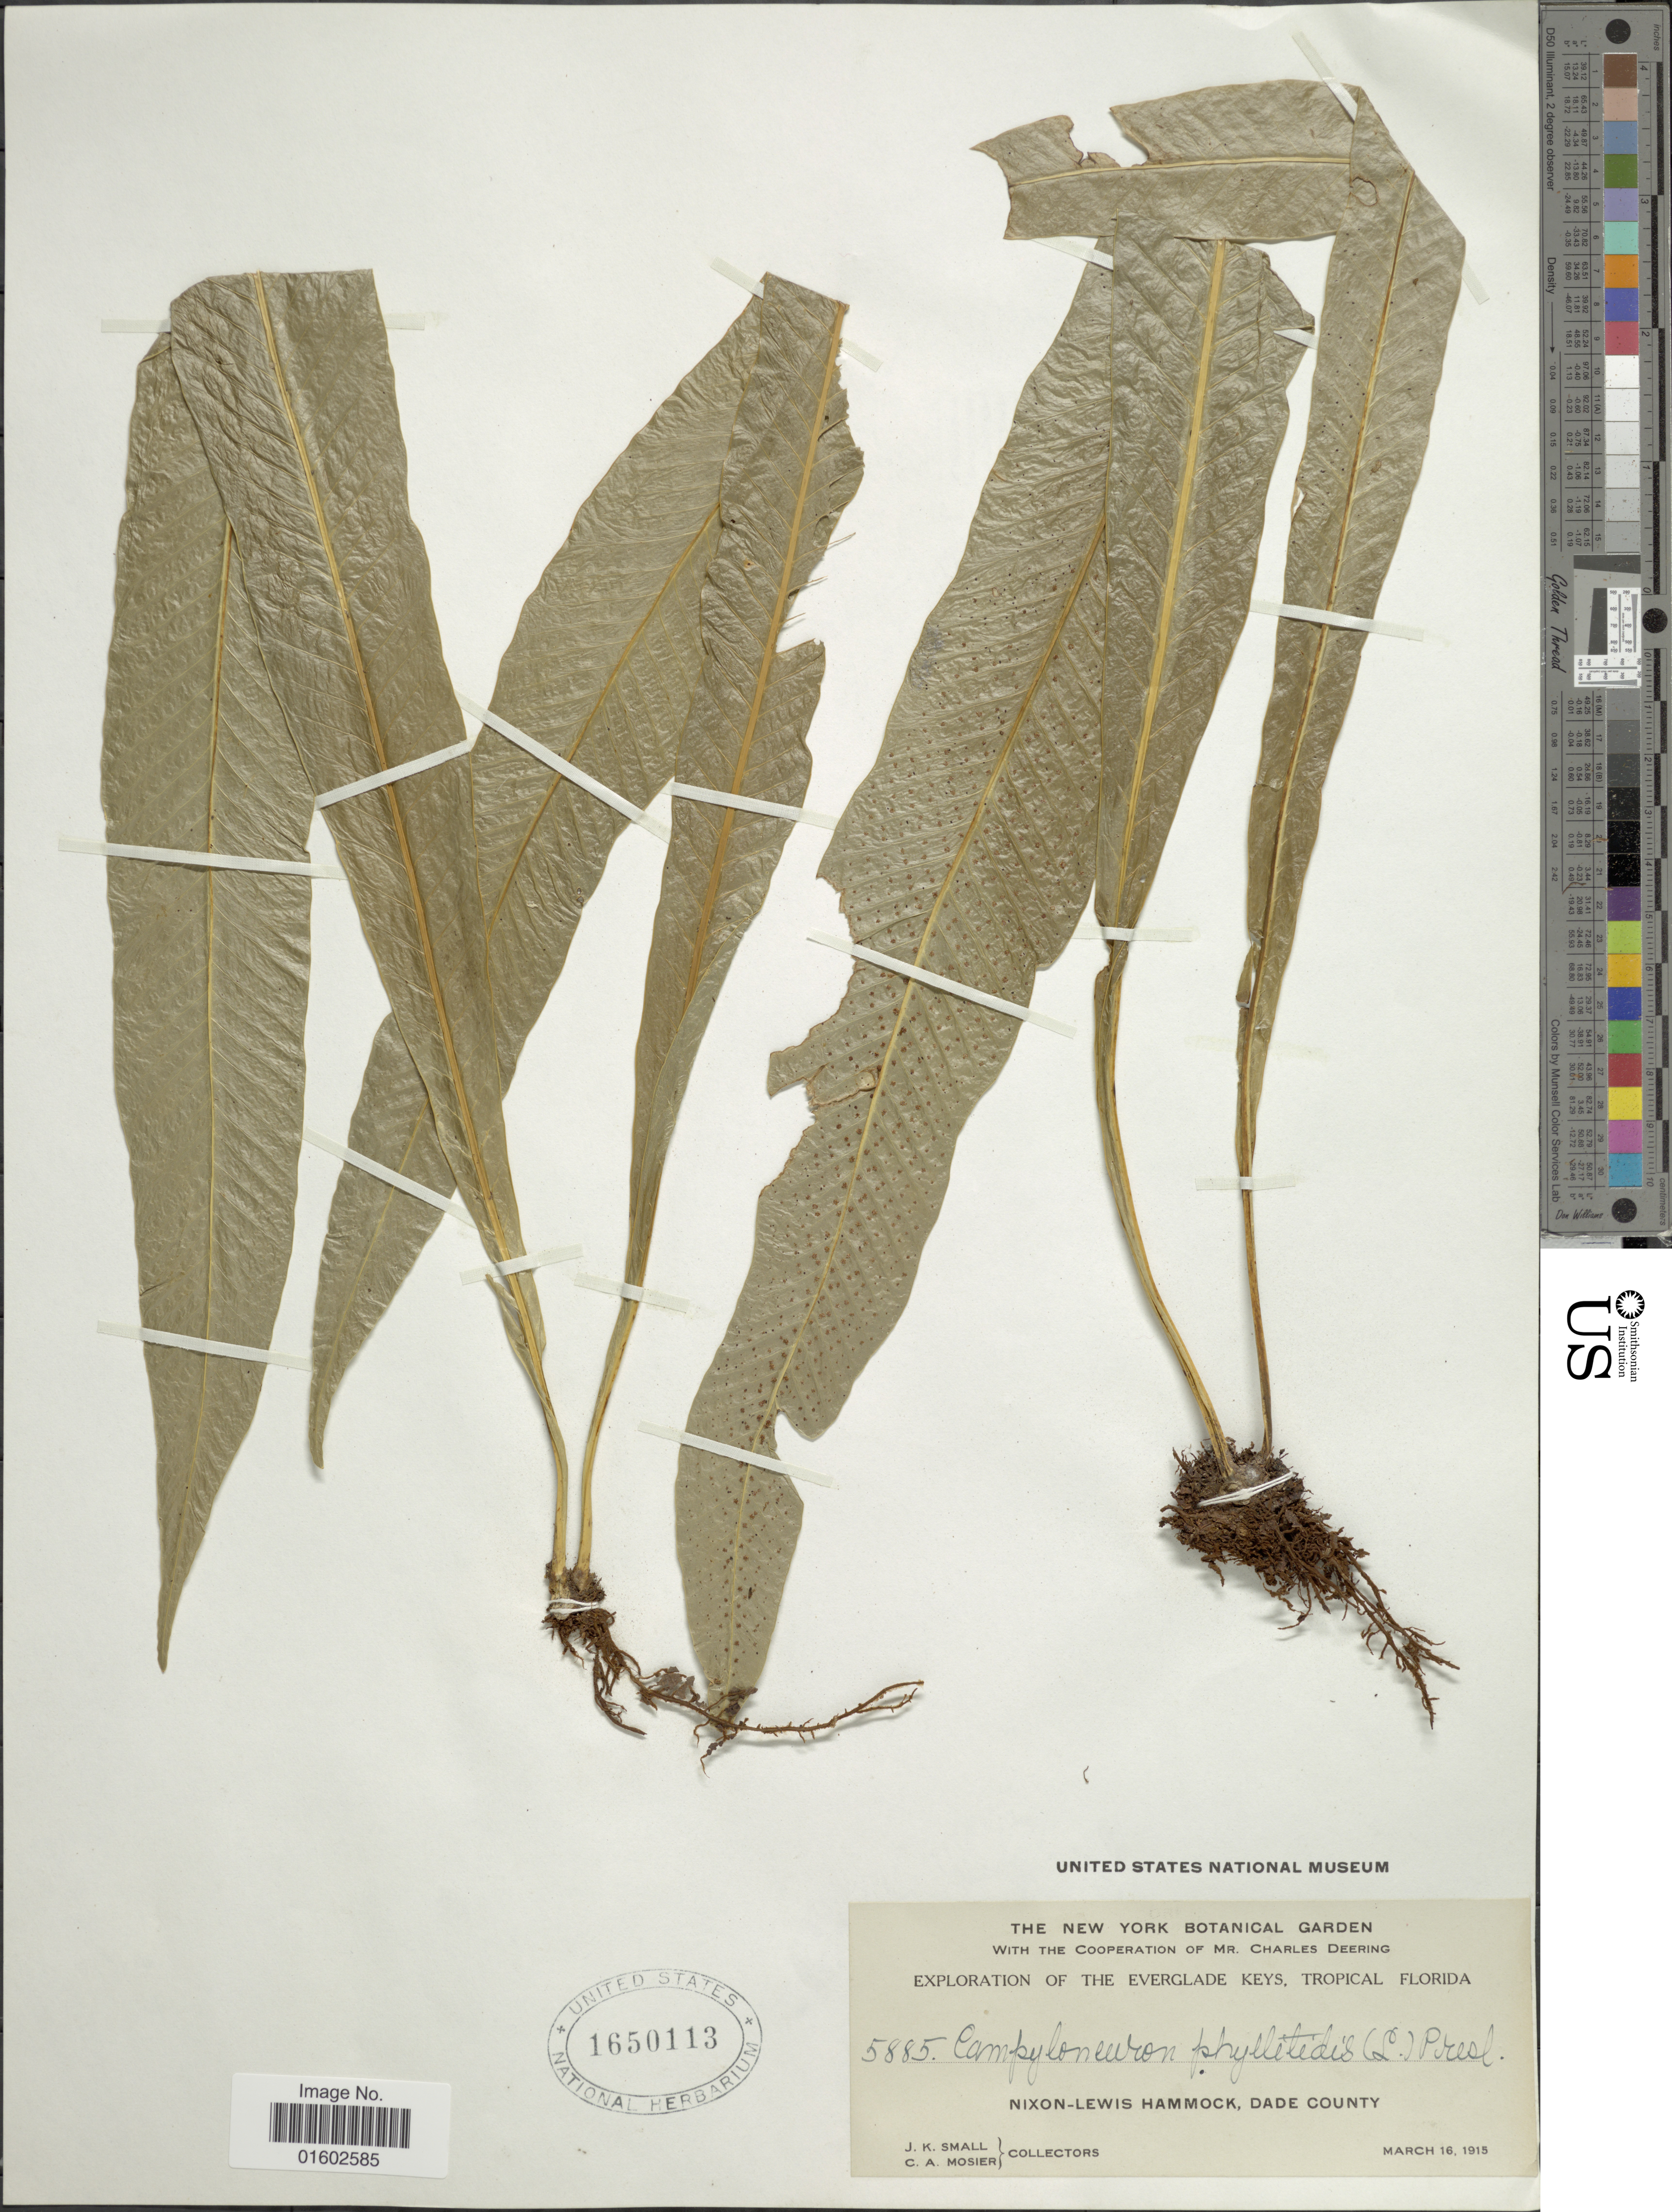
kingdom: Plantae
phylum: Tracheophyta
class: Polypodiopsida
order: Polypodiales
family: Polypodiaceae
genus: Campyloneurum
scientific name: Campyloneurum phyllitidis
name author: (L.) C. Presl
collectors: J. K. Small & C. A. Mosier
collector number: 5885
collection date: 1915-03-16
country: United States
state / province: Florida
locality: Everglade Keys, Tropical Florida, Nixon-Lewis Hammock, Dade County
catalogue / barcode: US 1650113